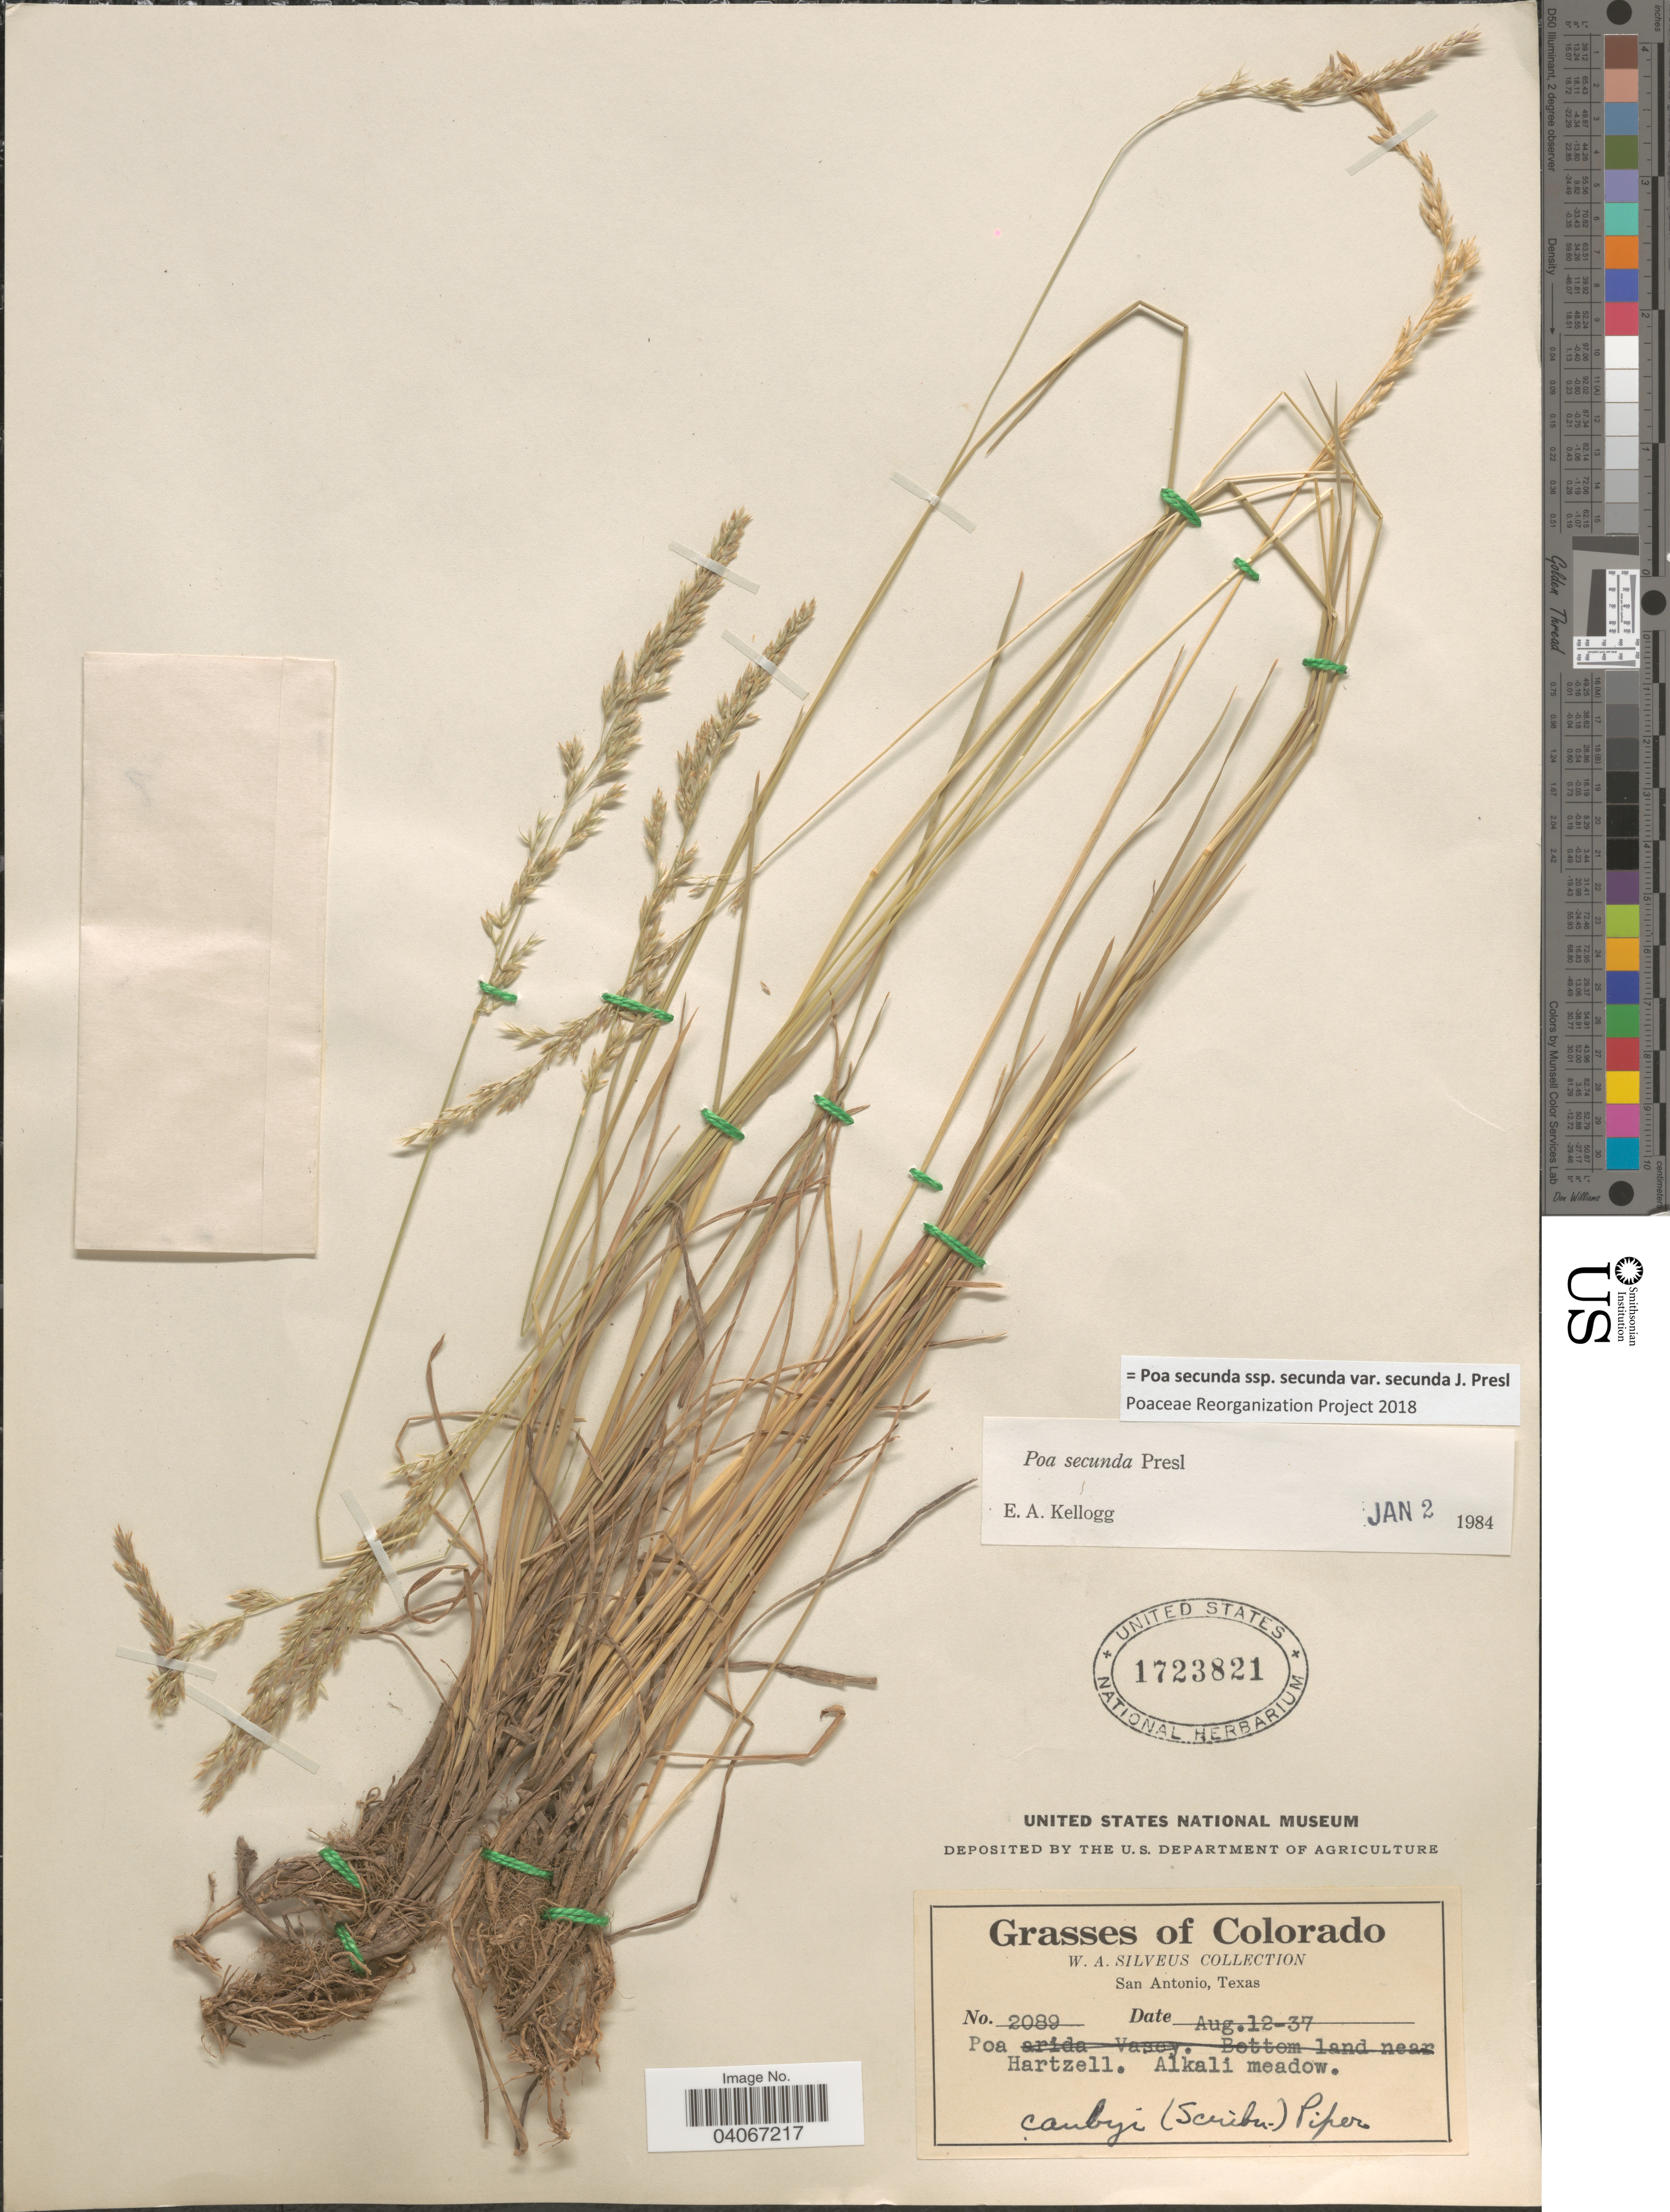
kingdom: Plantae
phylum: Tracheophyta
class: Liliopsida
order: Poales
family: Poaceae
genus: Poa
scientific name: Poa secunda subsp. secunda var. secunda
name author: J. Presl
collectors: W. Silveus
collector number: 2089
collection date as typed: Transcribed d/m/y: 12/8/37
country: United States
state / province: Colorado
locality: Hartzell. Alkali meadow.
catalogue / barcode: US 1723821